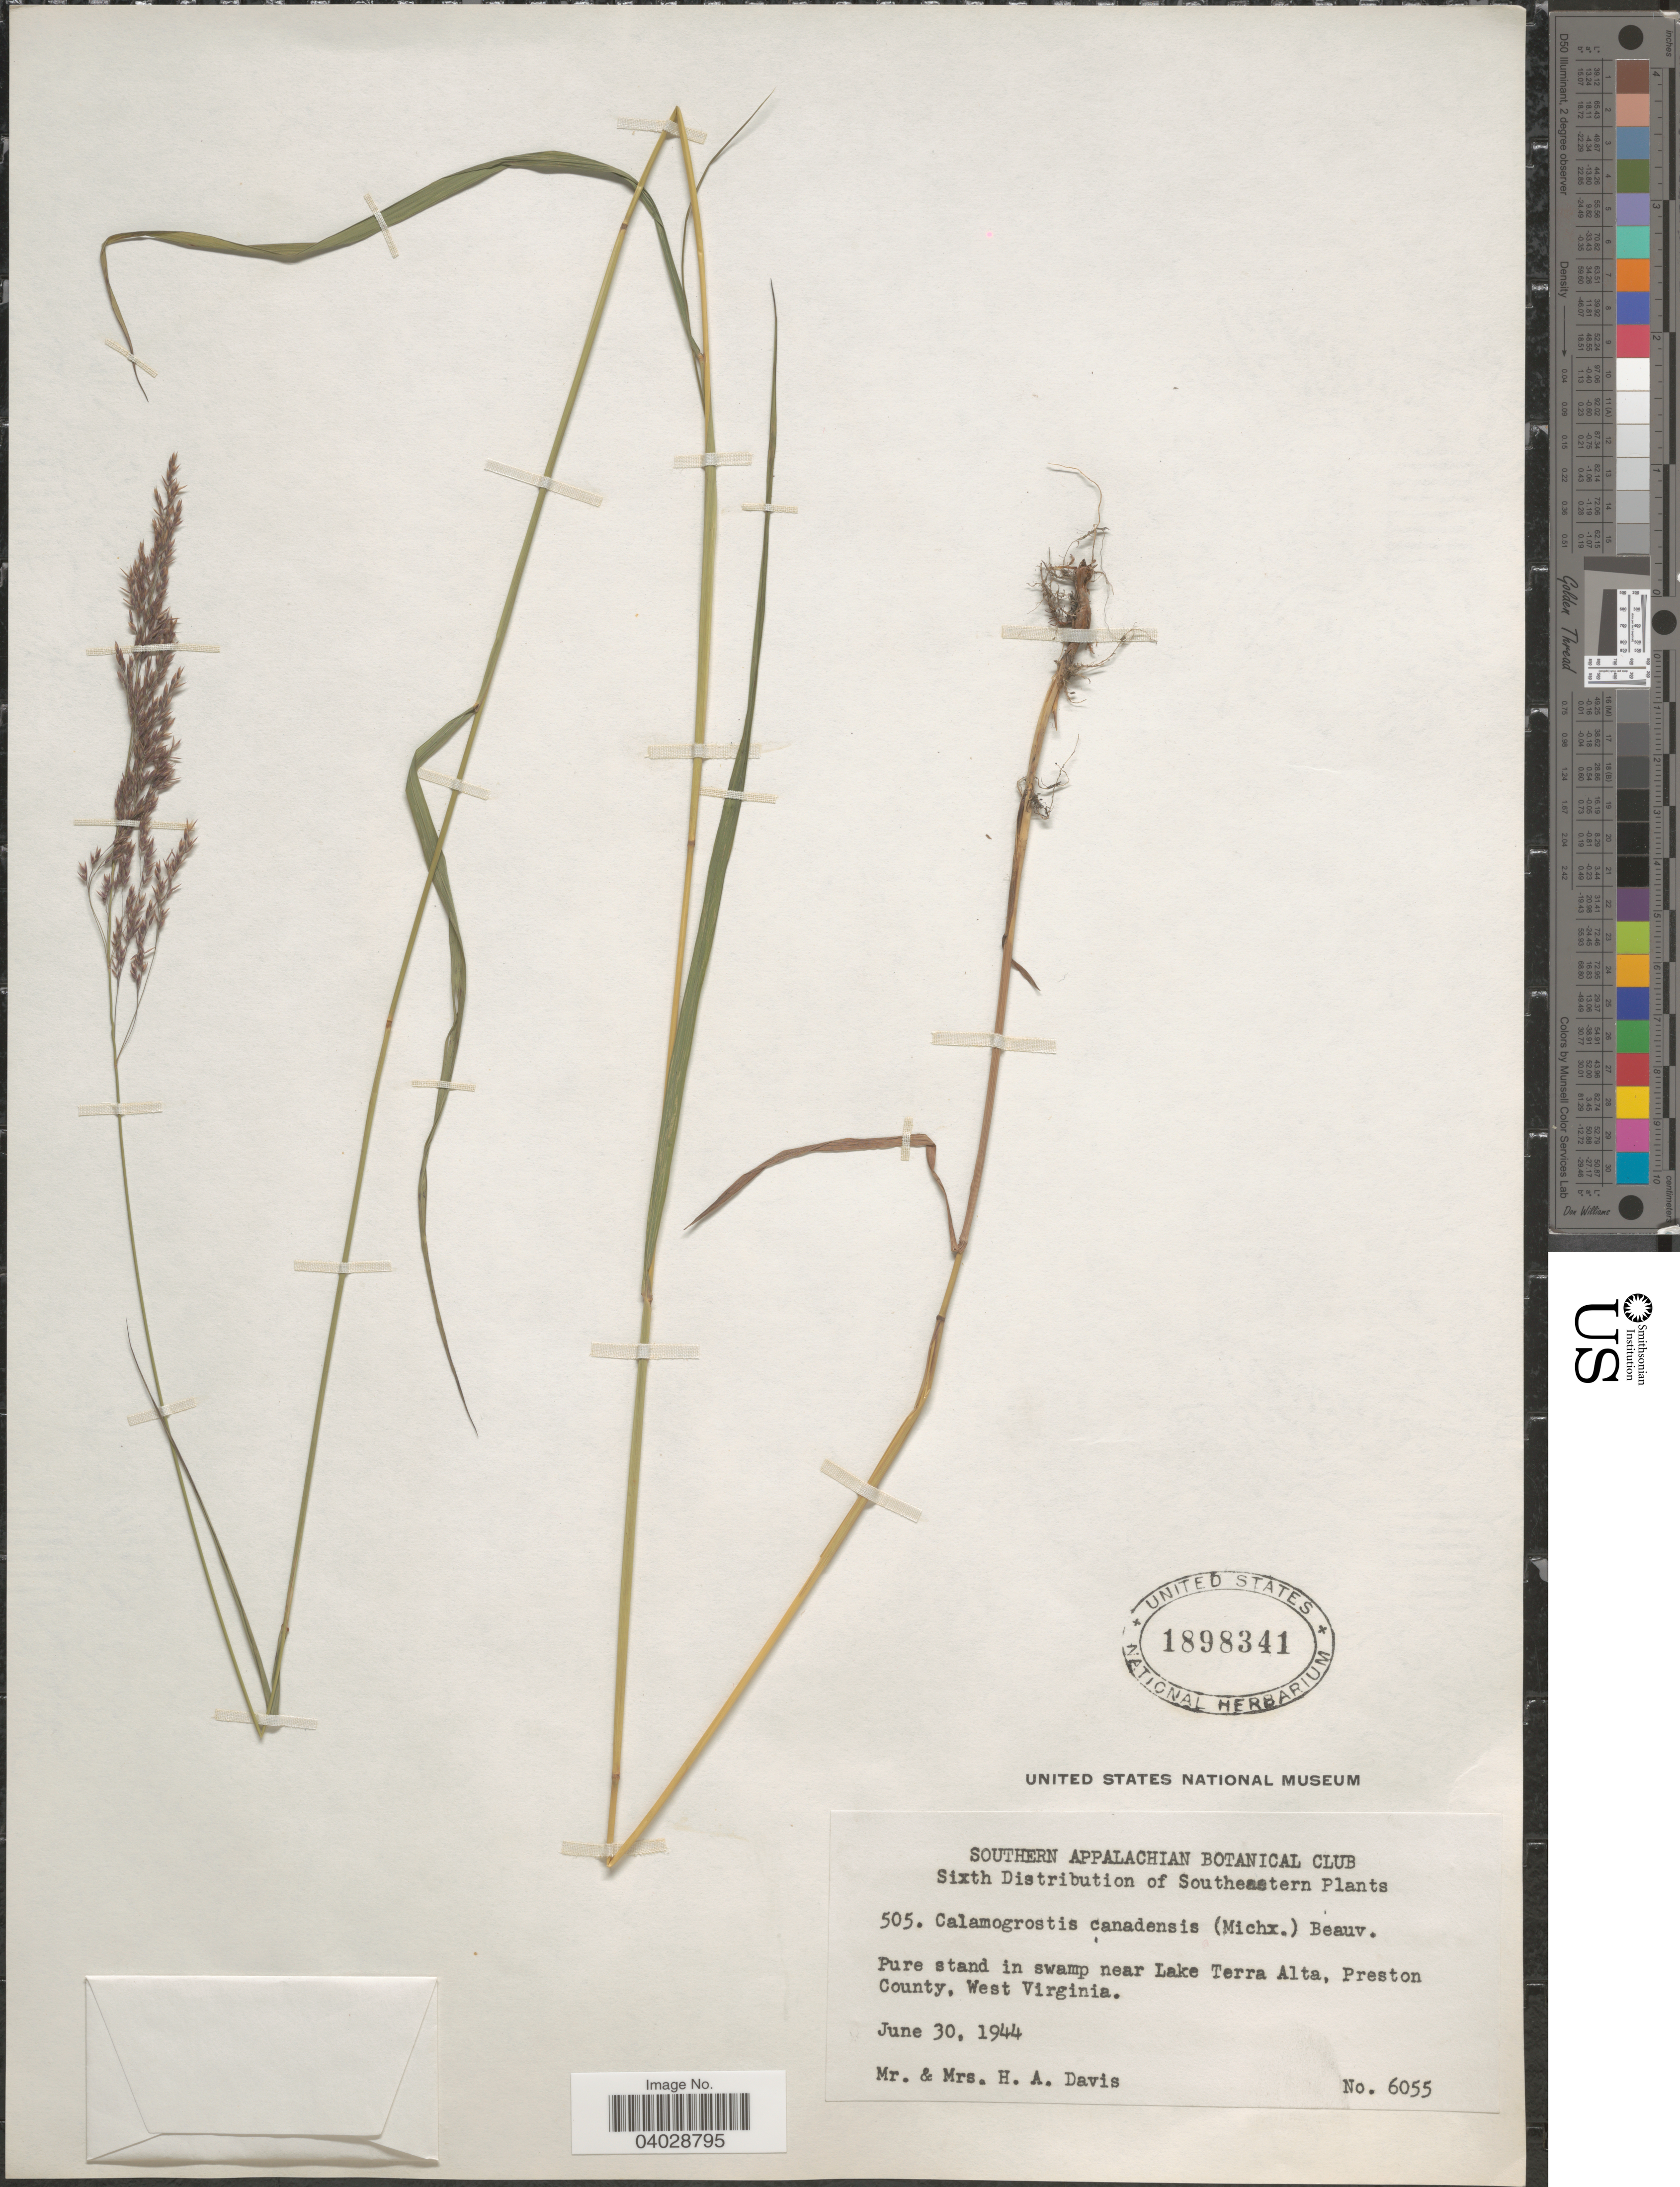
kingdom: Plantae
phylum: Tracheophyta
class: Liliopsida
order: Poales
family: Poaceae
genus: Calamagrostis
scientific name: Calamagrostis canadensis var. macouniana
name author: (Vasey) Stebbins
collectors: H. Davis & H. Davis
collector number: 6055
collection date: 1944-06-30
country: United States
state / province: West Virginia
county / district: Preston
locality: Pure stand in swamp near Lake Terra Alta, Preston County.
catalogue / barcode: US 1898341